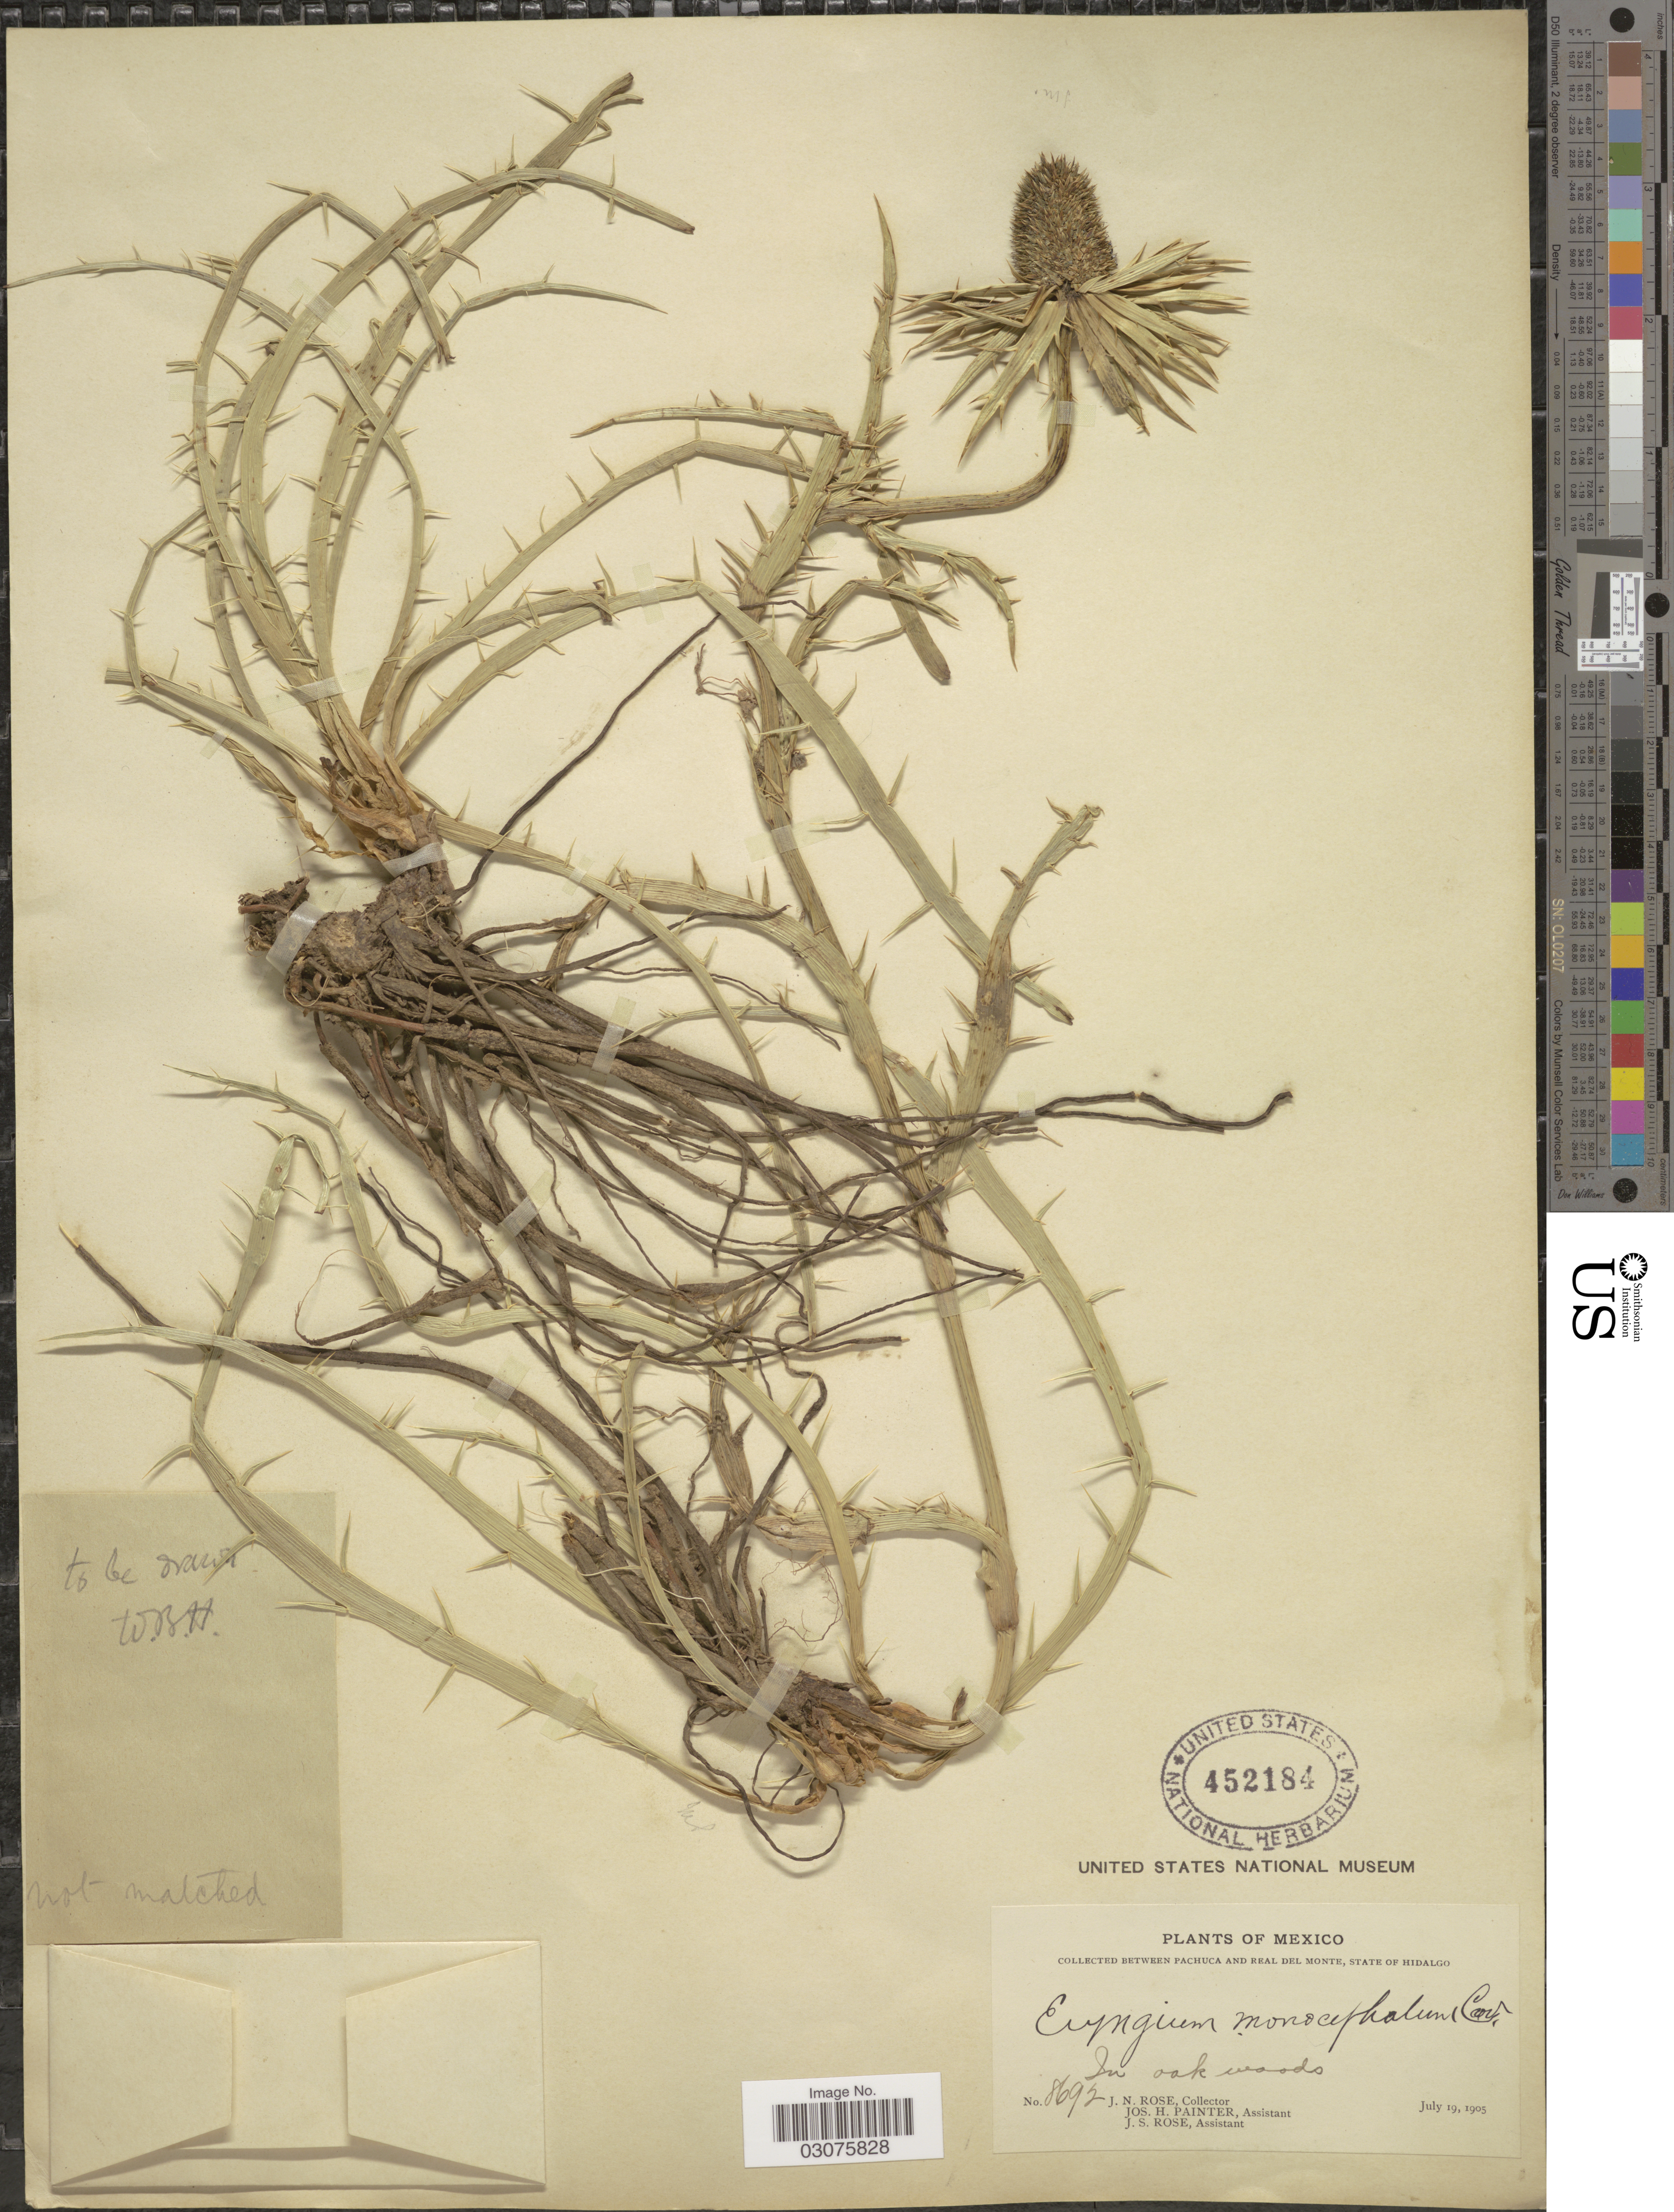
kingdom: Plantae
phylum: Tracheophyta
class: Magnoliopsida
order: Apiales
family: Apiaceae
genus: Eryngium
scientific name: Eryngium monocephalum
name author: Cav.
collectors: J. N. Rose, J. H. Painter & J. S. Rose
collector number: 8692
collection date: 1905-07-19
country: Mexico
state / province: Hidalgo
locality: Collected between Pachuca and Real Del Monte, State of Hidalgo. In oak woods.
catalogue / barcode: US 452184